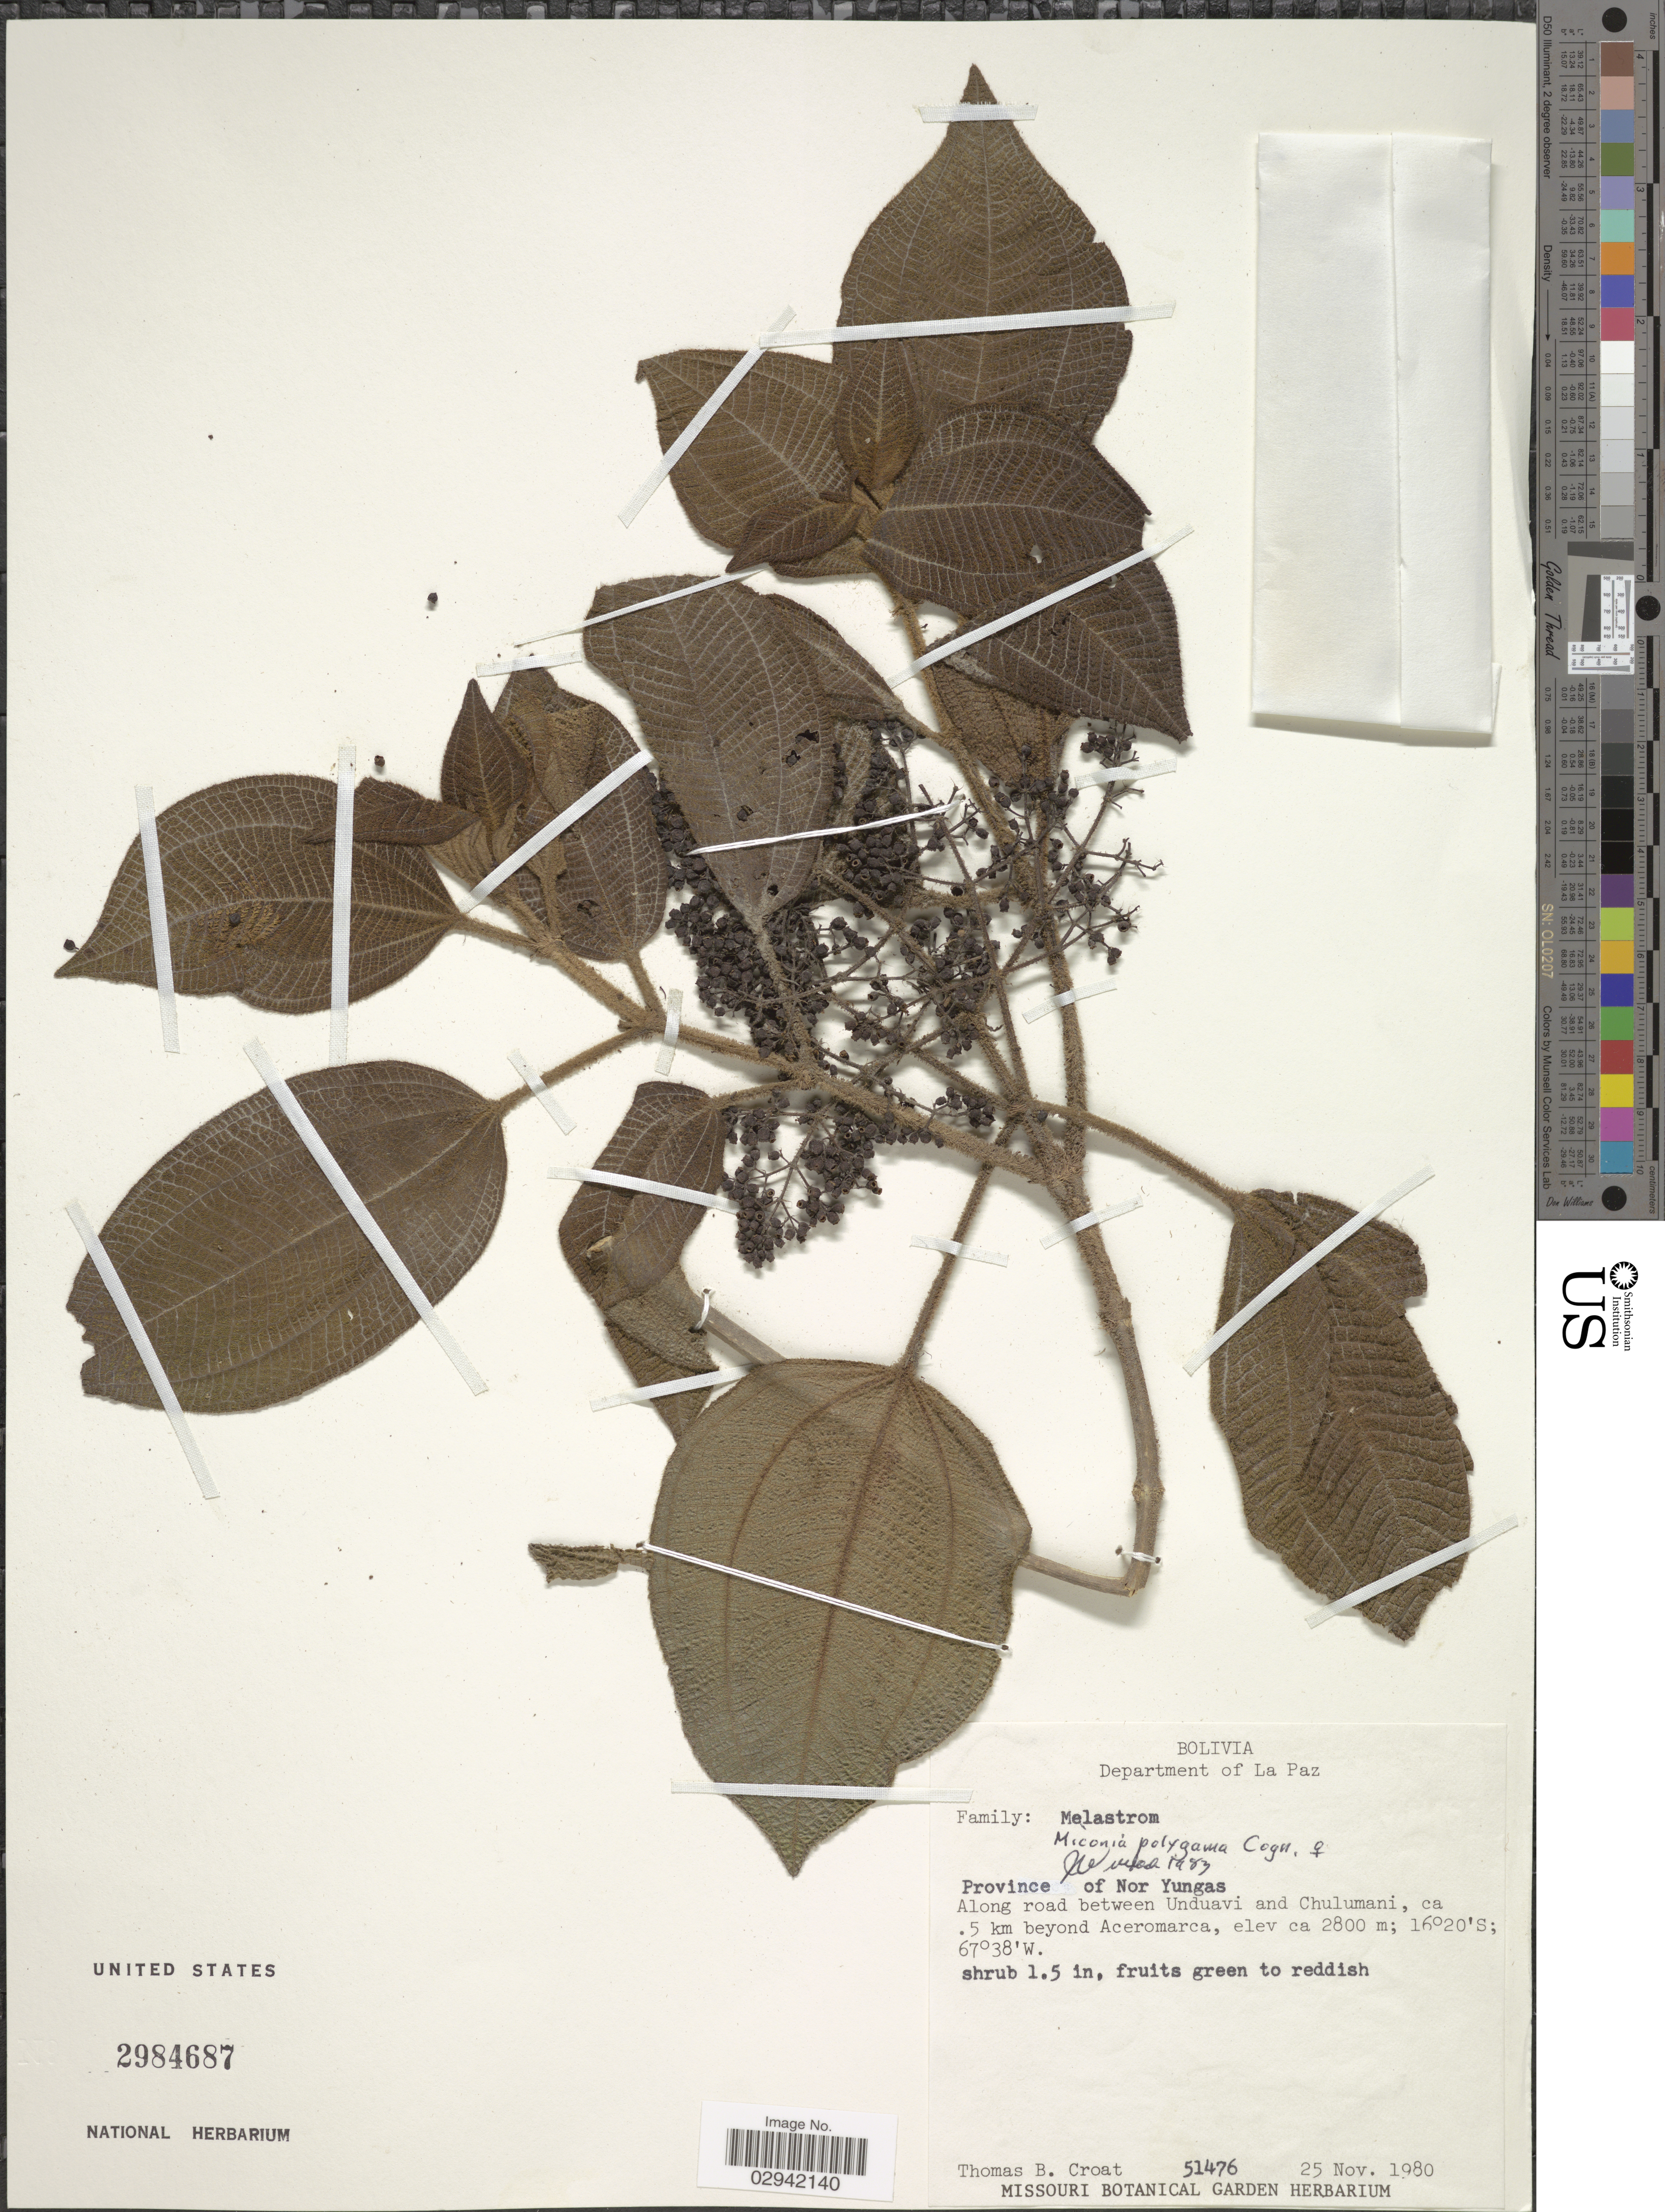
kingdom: Plantae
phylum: Tracheophyta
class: Magnoliopsida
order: Myrtales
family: Melastomataceae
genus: Miconia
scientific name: Miconia polygama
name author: Cogn.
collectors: T. B. Croat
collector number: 51476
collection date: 1980-11-25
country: Bolivia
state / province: La Paz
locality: Department of La Paz, Province of Nor Yungas, Along road between Unduavi and Chulumani, ca. 5 km beyond Aceromarca.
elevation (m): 2800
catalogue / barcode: US 2984687